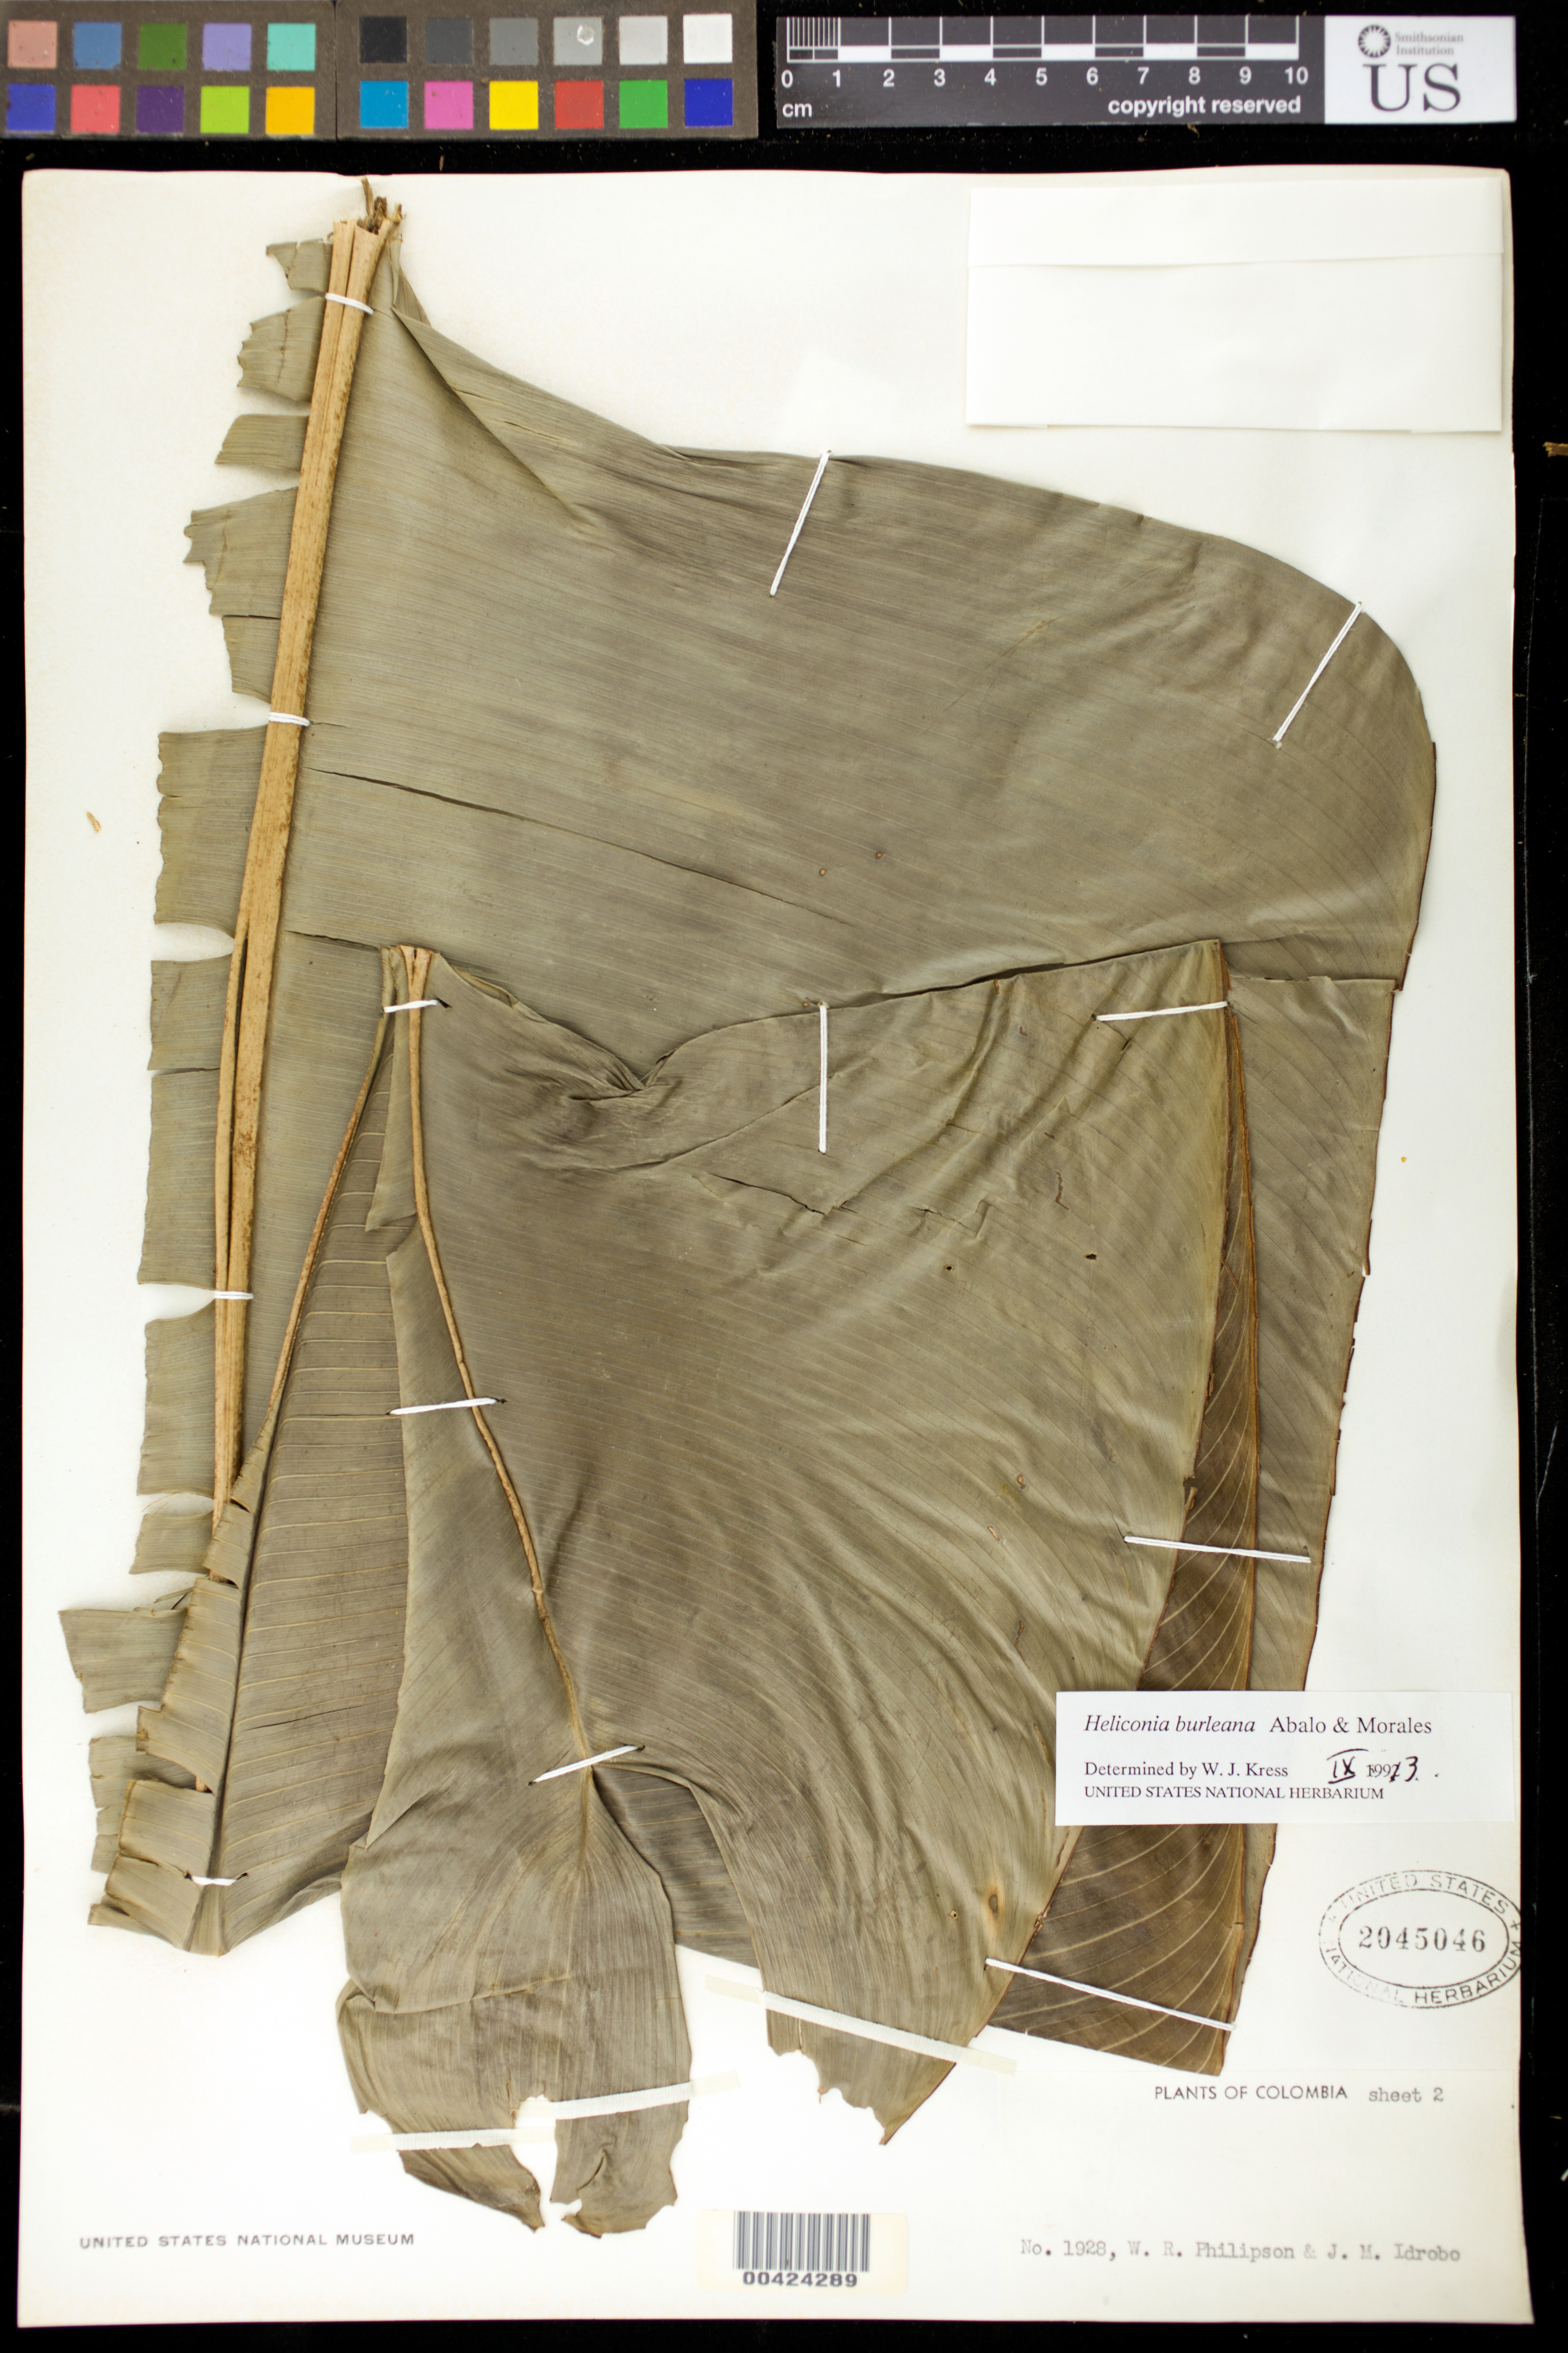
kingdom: Plantae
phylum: Tracheophyta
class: Liliopsida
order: Zingiberales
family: Heliconiaceae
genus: Heliconia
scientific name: Heliconia burleana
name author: Abalo & G. Morales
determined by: Kress, W. J., (US), Smithsonian Institution - National Museum of Natural History (UNITED STATES)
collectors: W. R. Philipson & J. M. Idrobo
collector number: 1928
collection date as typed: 25 Dec 1949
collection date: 1949-12-25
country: Colombia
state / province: Meta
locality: Sierra de la Macarena; Central Mtns., N ridge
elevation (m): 1400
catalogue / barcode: US 2045046